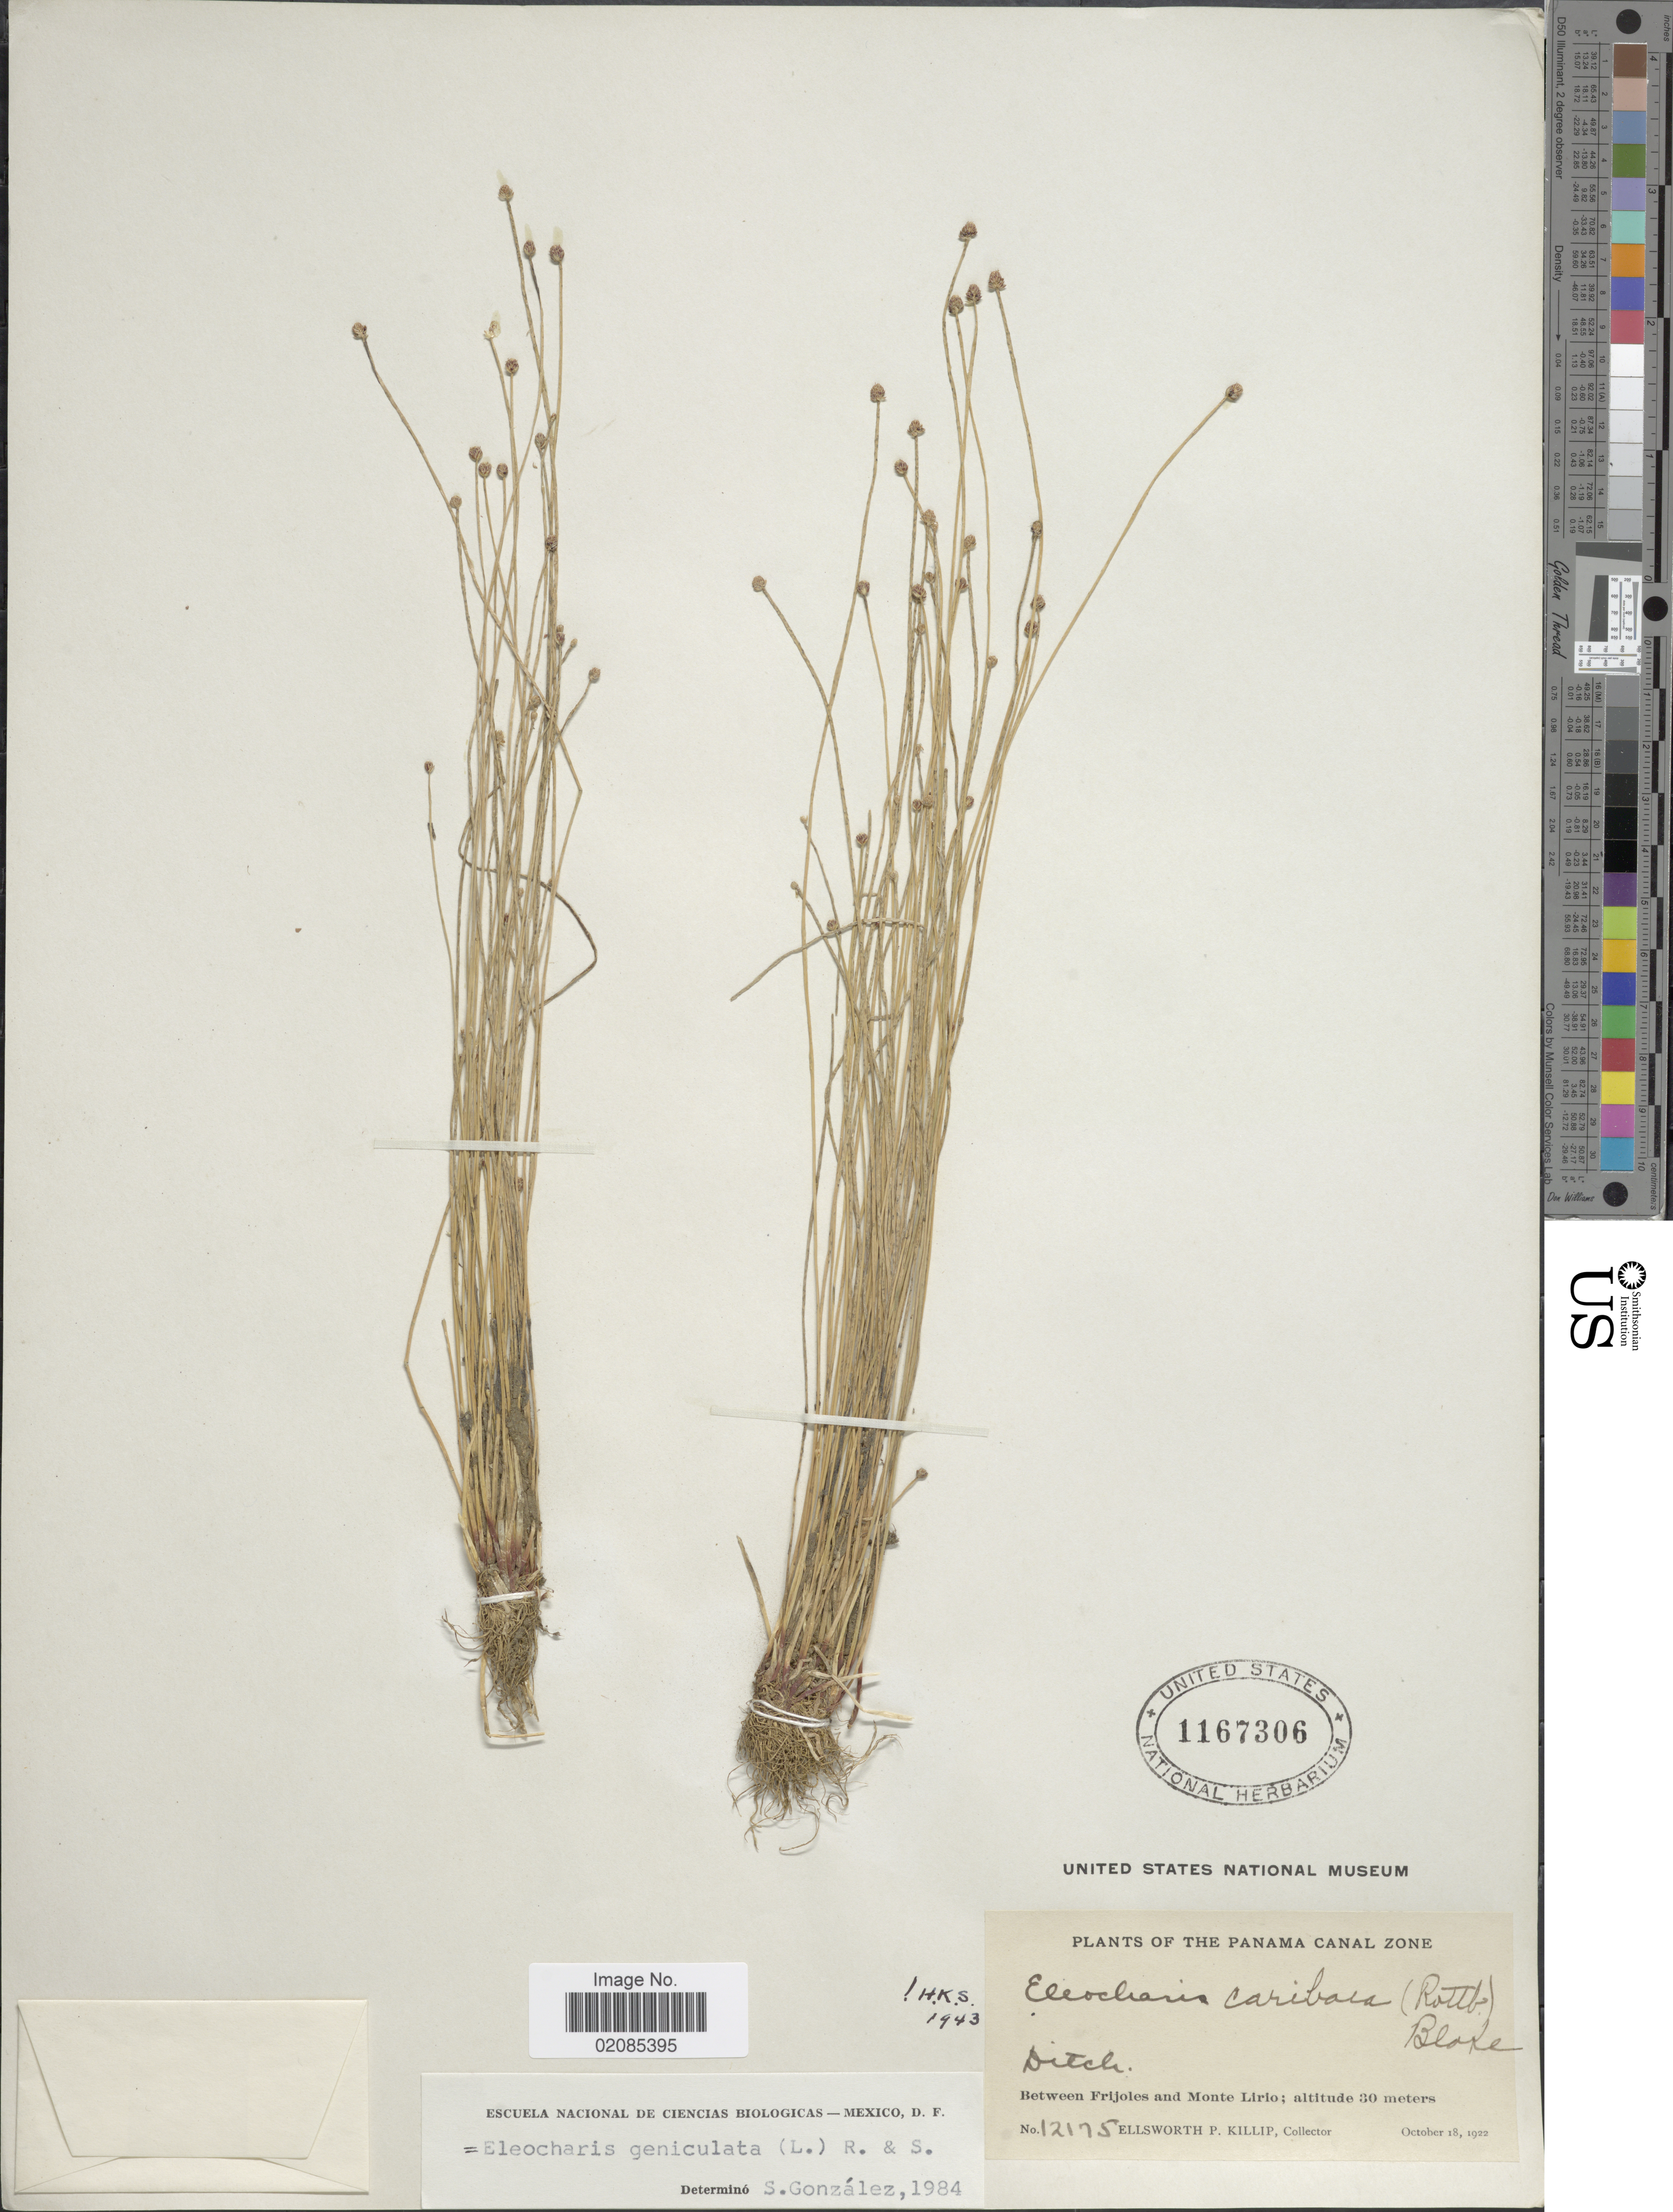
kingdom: Plantae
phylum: Tracheophyta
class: Liliopsida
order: Poales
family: Cyperaceae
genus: Eleocharis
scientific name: Eleocharis geniculata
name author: (L.) Roem. & Schult.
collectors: E. P. Killip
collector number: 12175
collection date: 1922-10-18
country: Panama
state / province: Colón / Panamá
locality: Panama Canal Zone, ditch, between Frijoles and Monte Lirio.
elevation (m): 30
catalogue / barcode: US 1167306